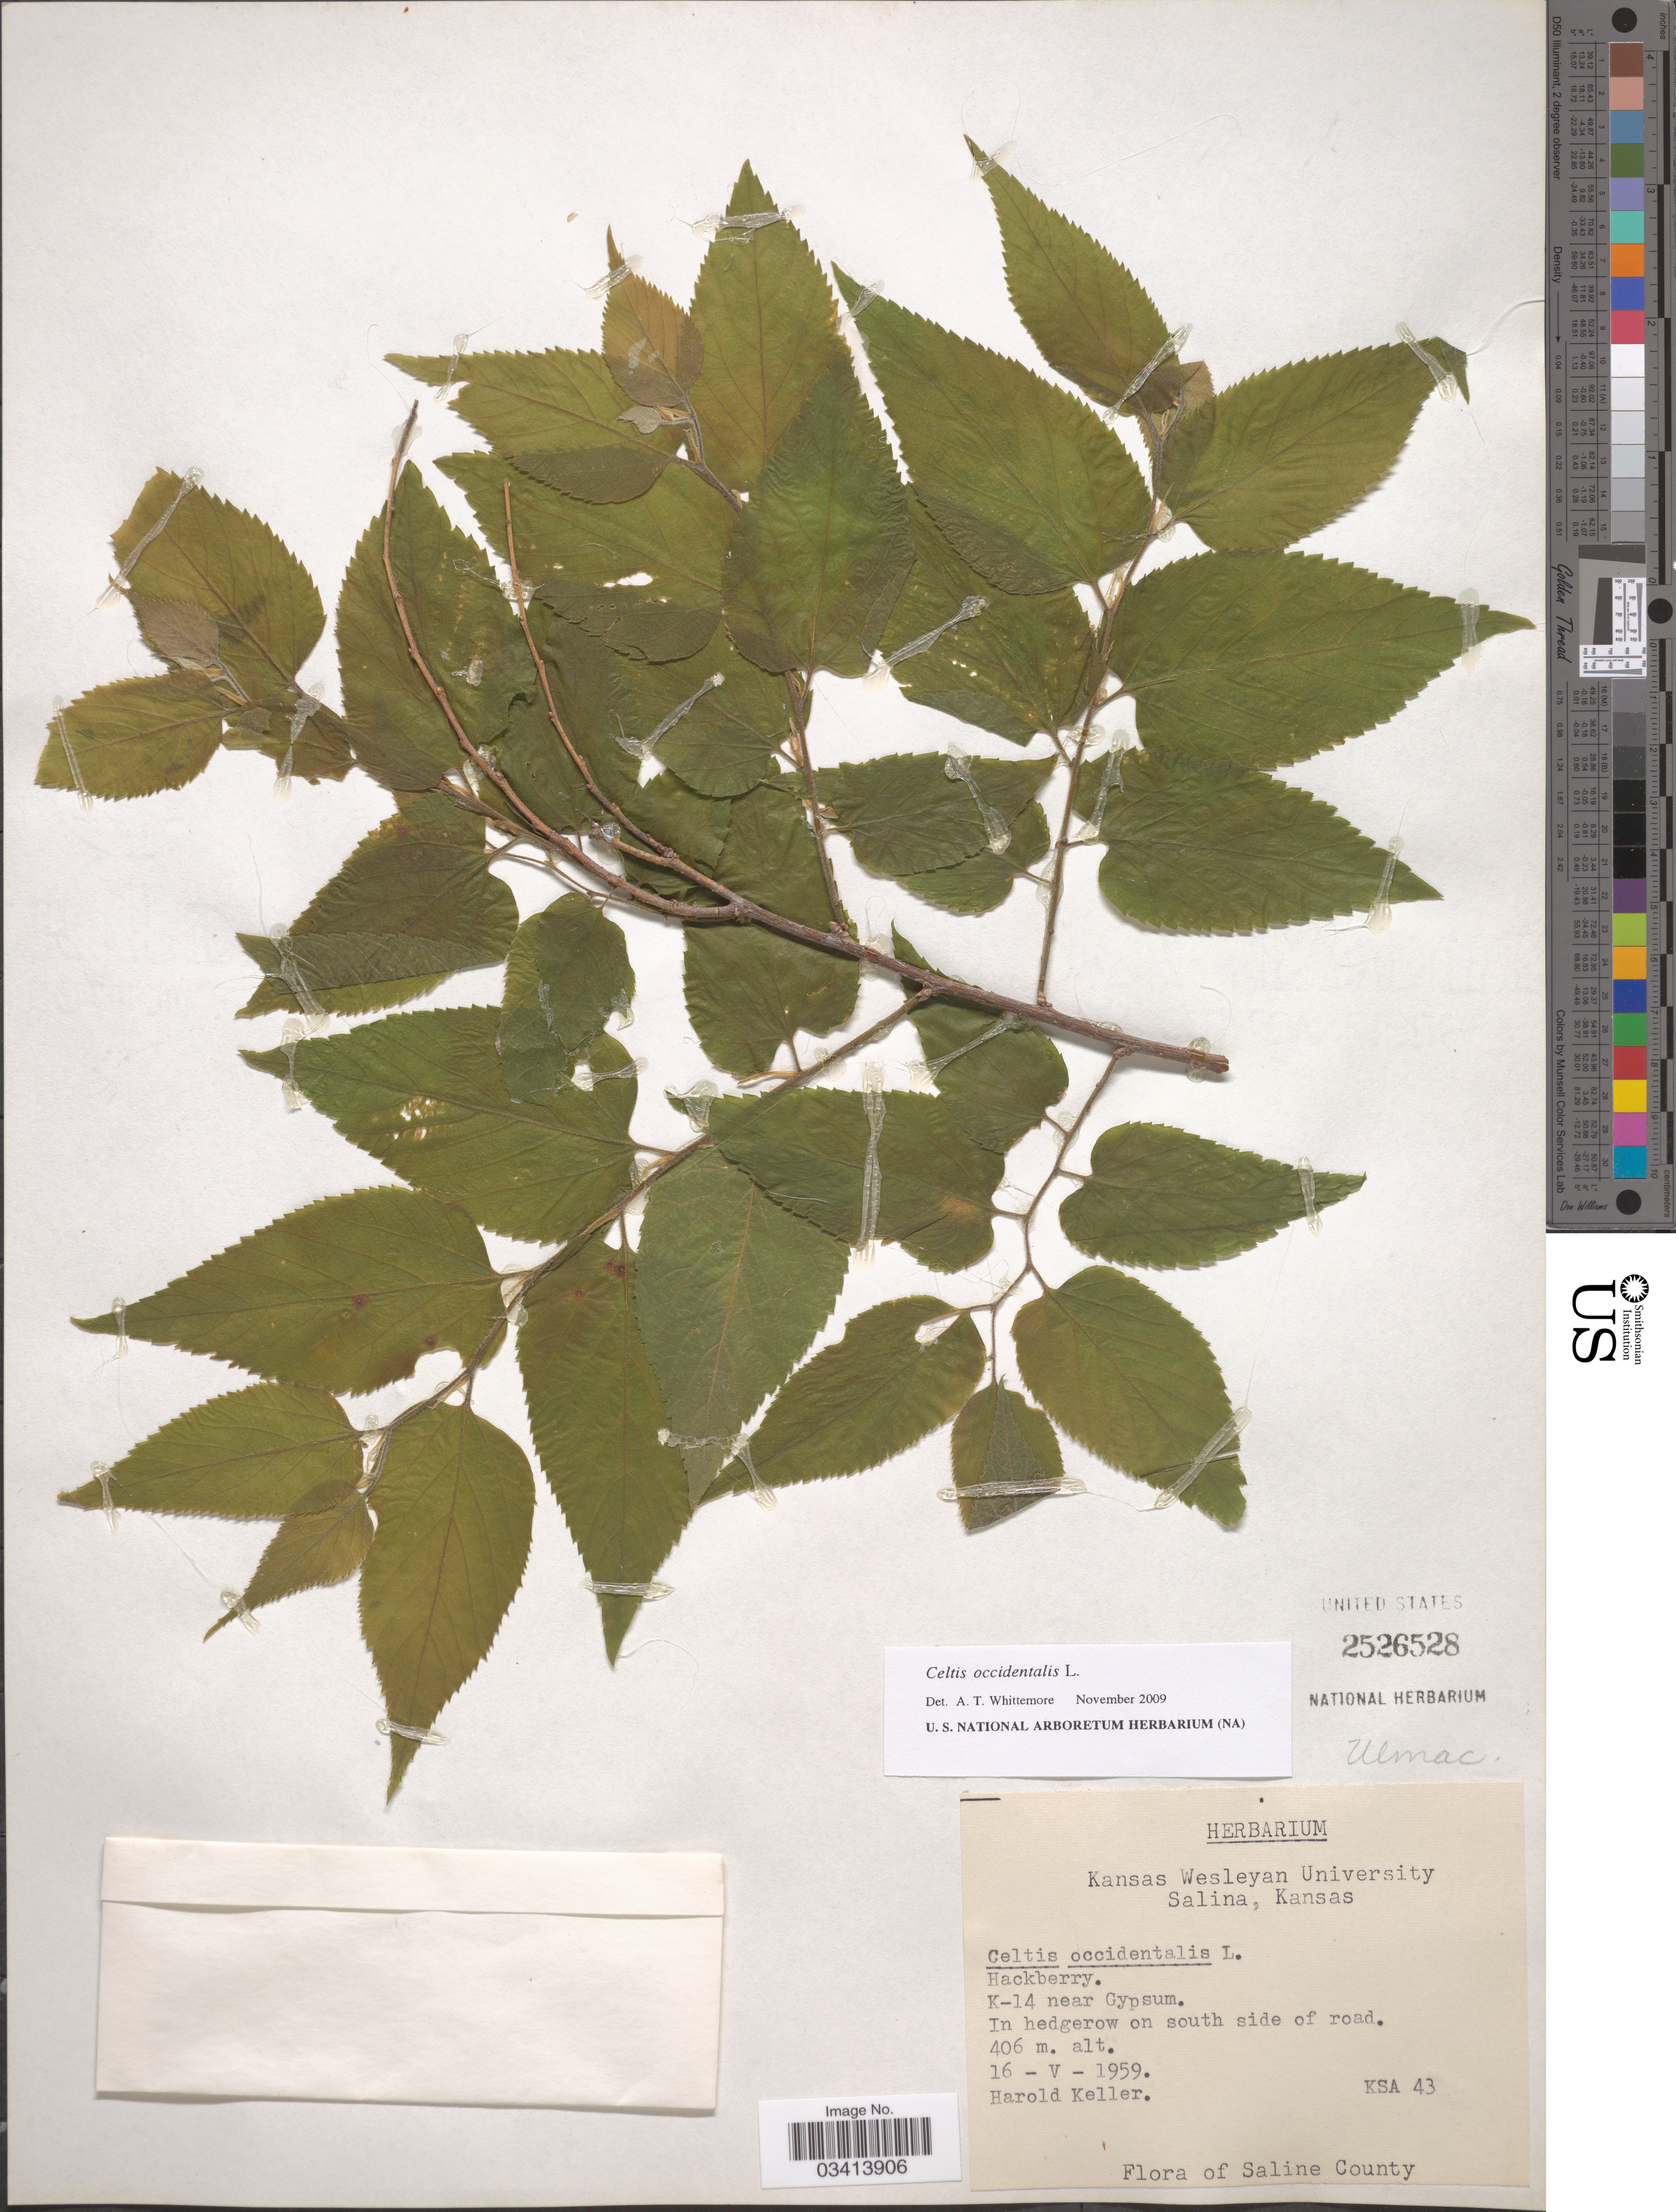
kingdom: Plantae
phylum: Tracheophyta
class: Magnoliopsida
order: Rosales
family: Cannabaceae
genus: Celtis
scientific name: Celtis occidentalis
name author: L.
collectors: H. Keller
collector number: KSA 43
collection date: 1959-05-16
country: United States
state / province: Kansas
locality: K-14 near Gypsum. In hedgerow on south side of road. Saline County. Salina [unsure placement]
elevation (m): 406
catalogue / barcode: US 2526528